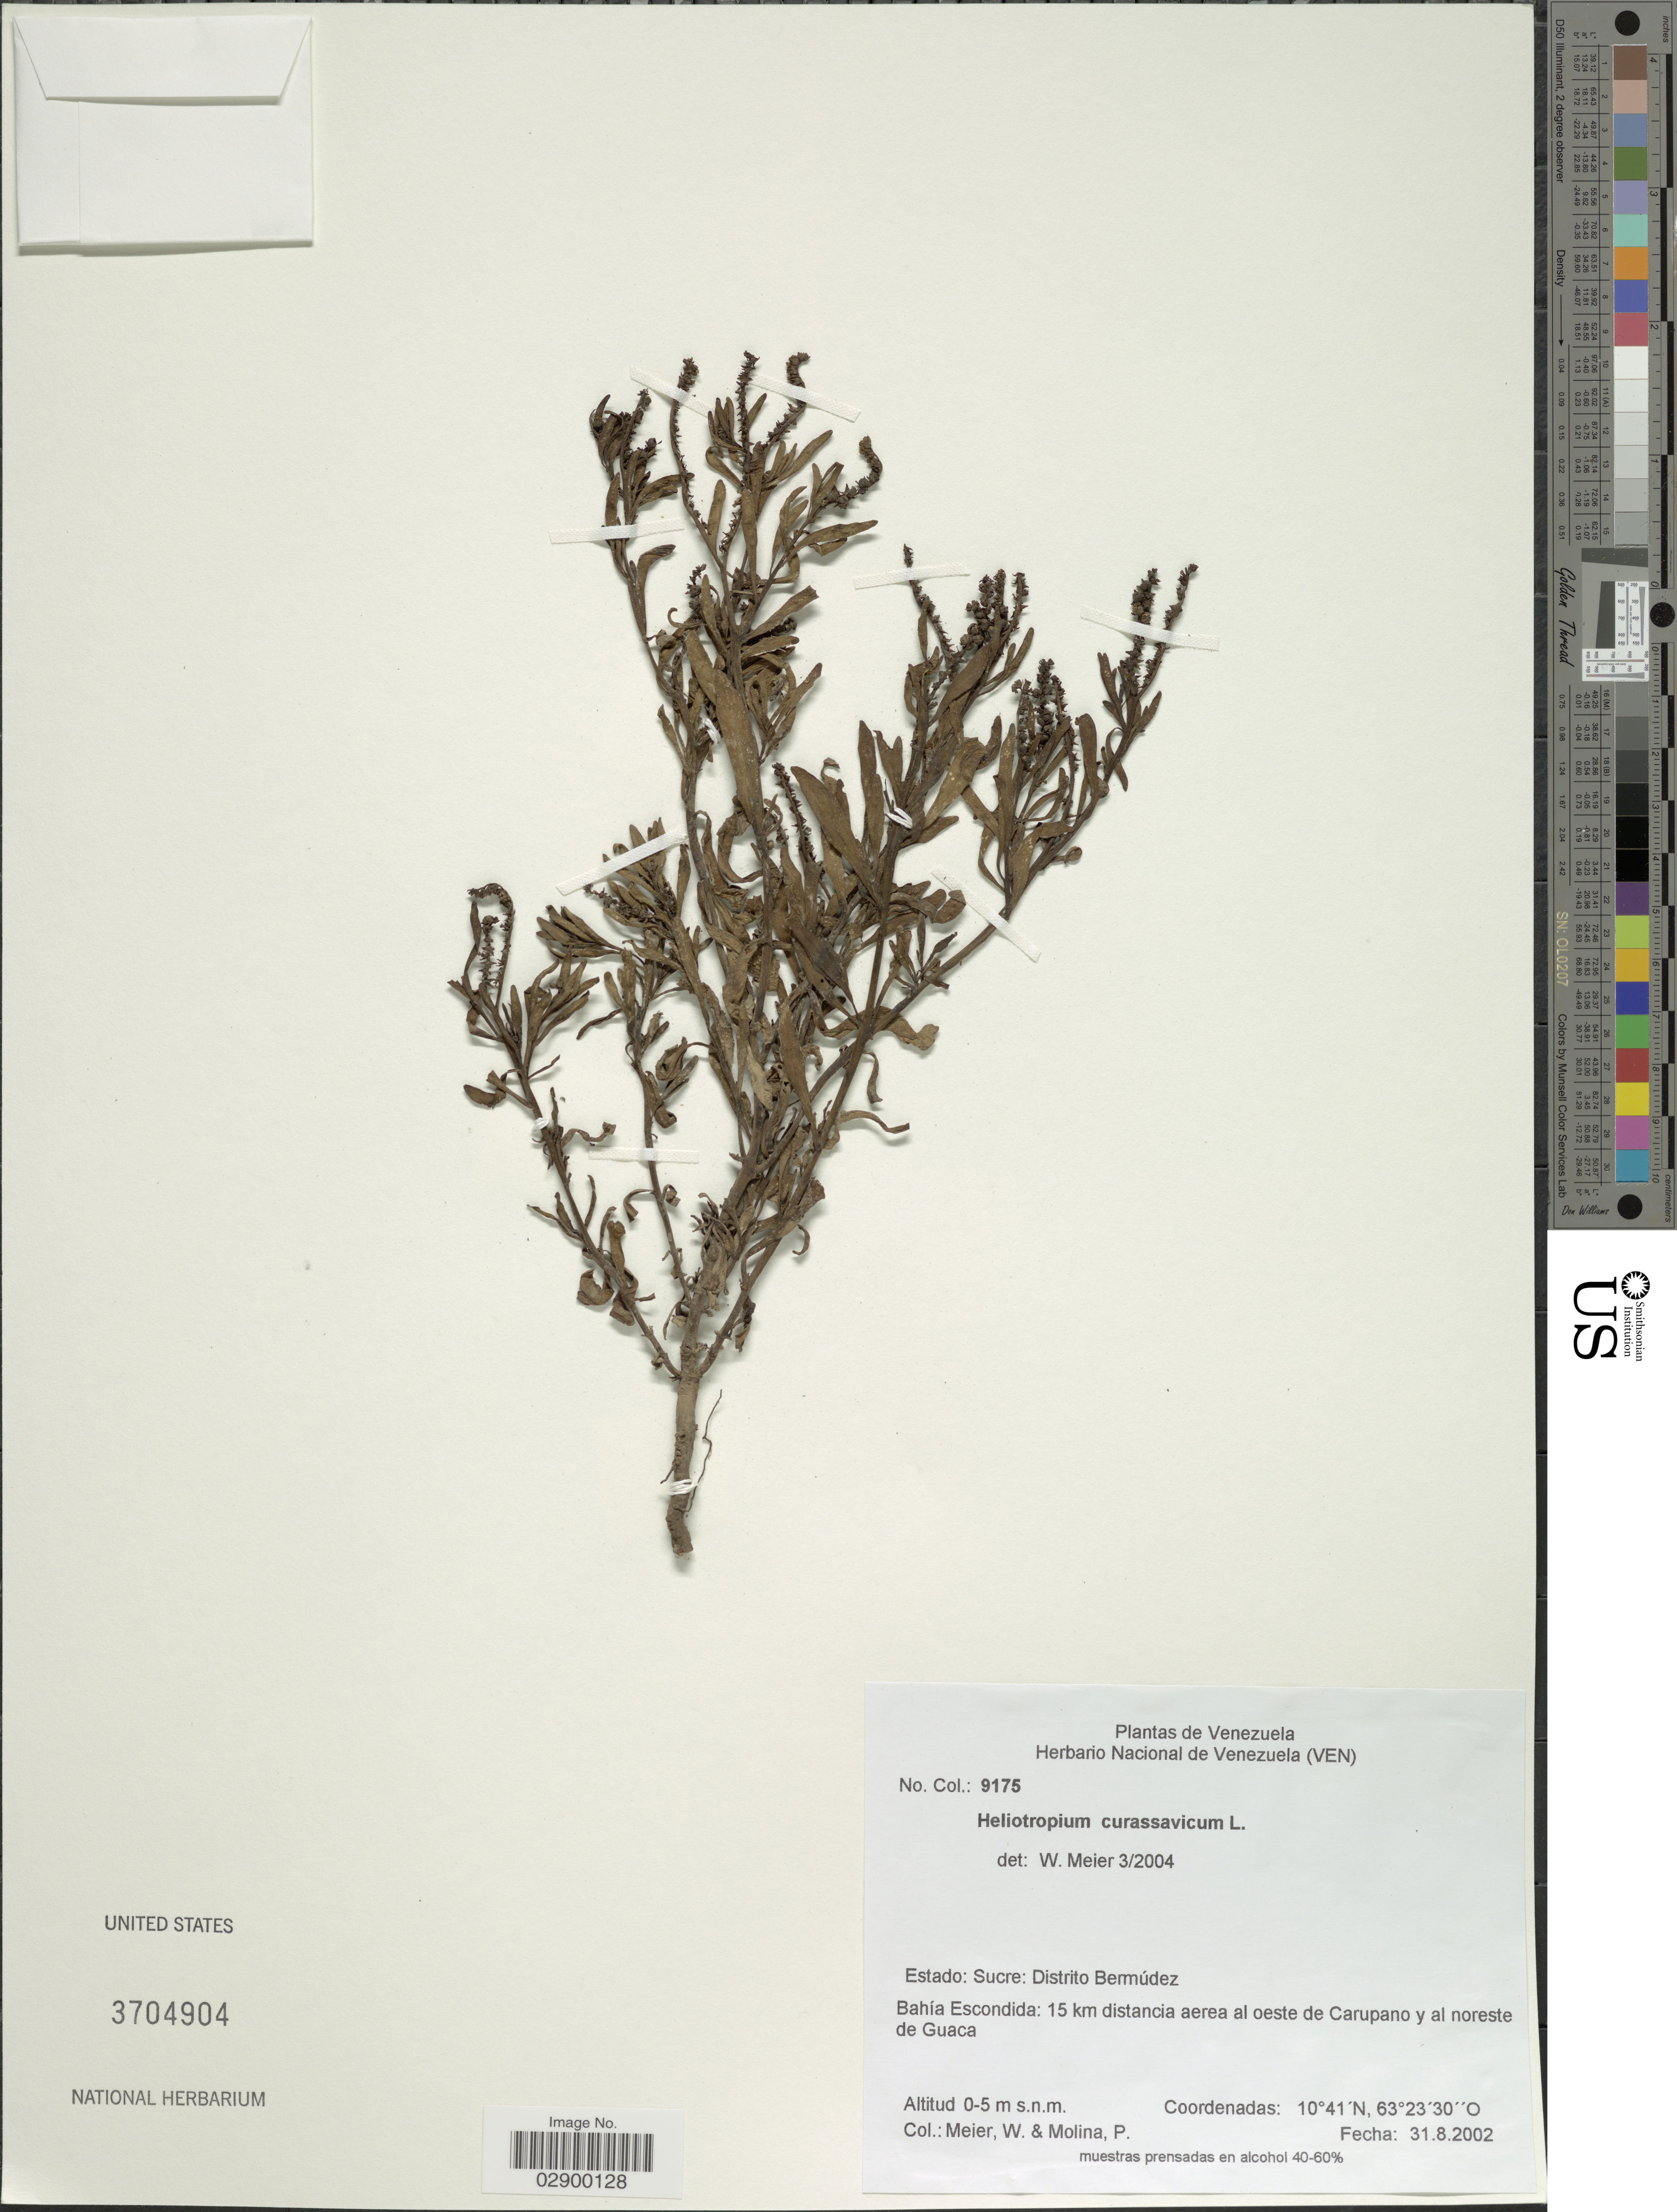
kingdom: Plantae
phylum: Tracheophyta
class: Magnoliopsida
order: Boraginales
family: Heliotropiaceae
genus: Heliotropium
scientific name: Heliotropium curassavicum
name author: L.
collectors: W. Meier & P. Molina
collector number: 9175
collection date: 2002-08-31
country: Venezuela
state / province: Sucre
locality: Distrito Bermúdez. Bahía Escondida: 15 km distancia aerea al oeste de Carupano y al noreste de Guaca.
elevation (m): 0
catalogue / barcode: US 3704904